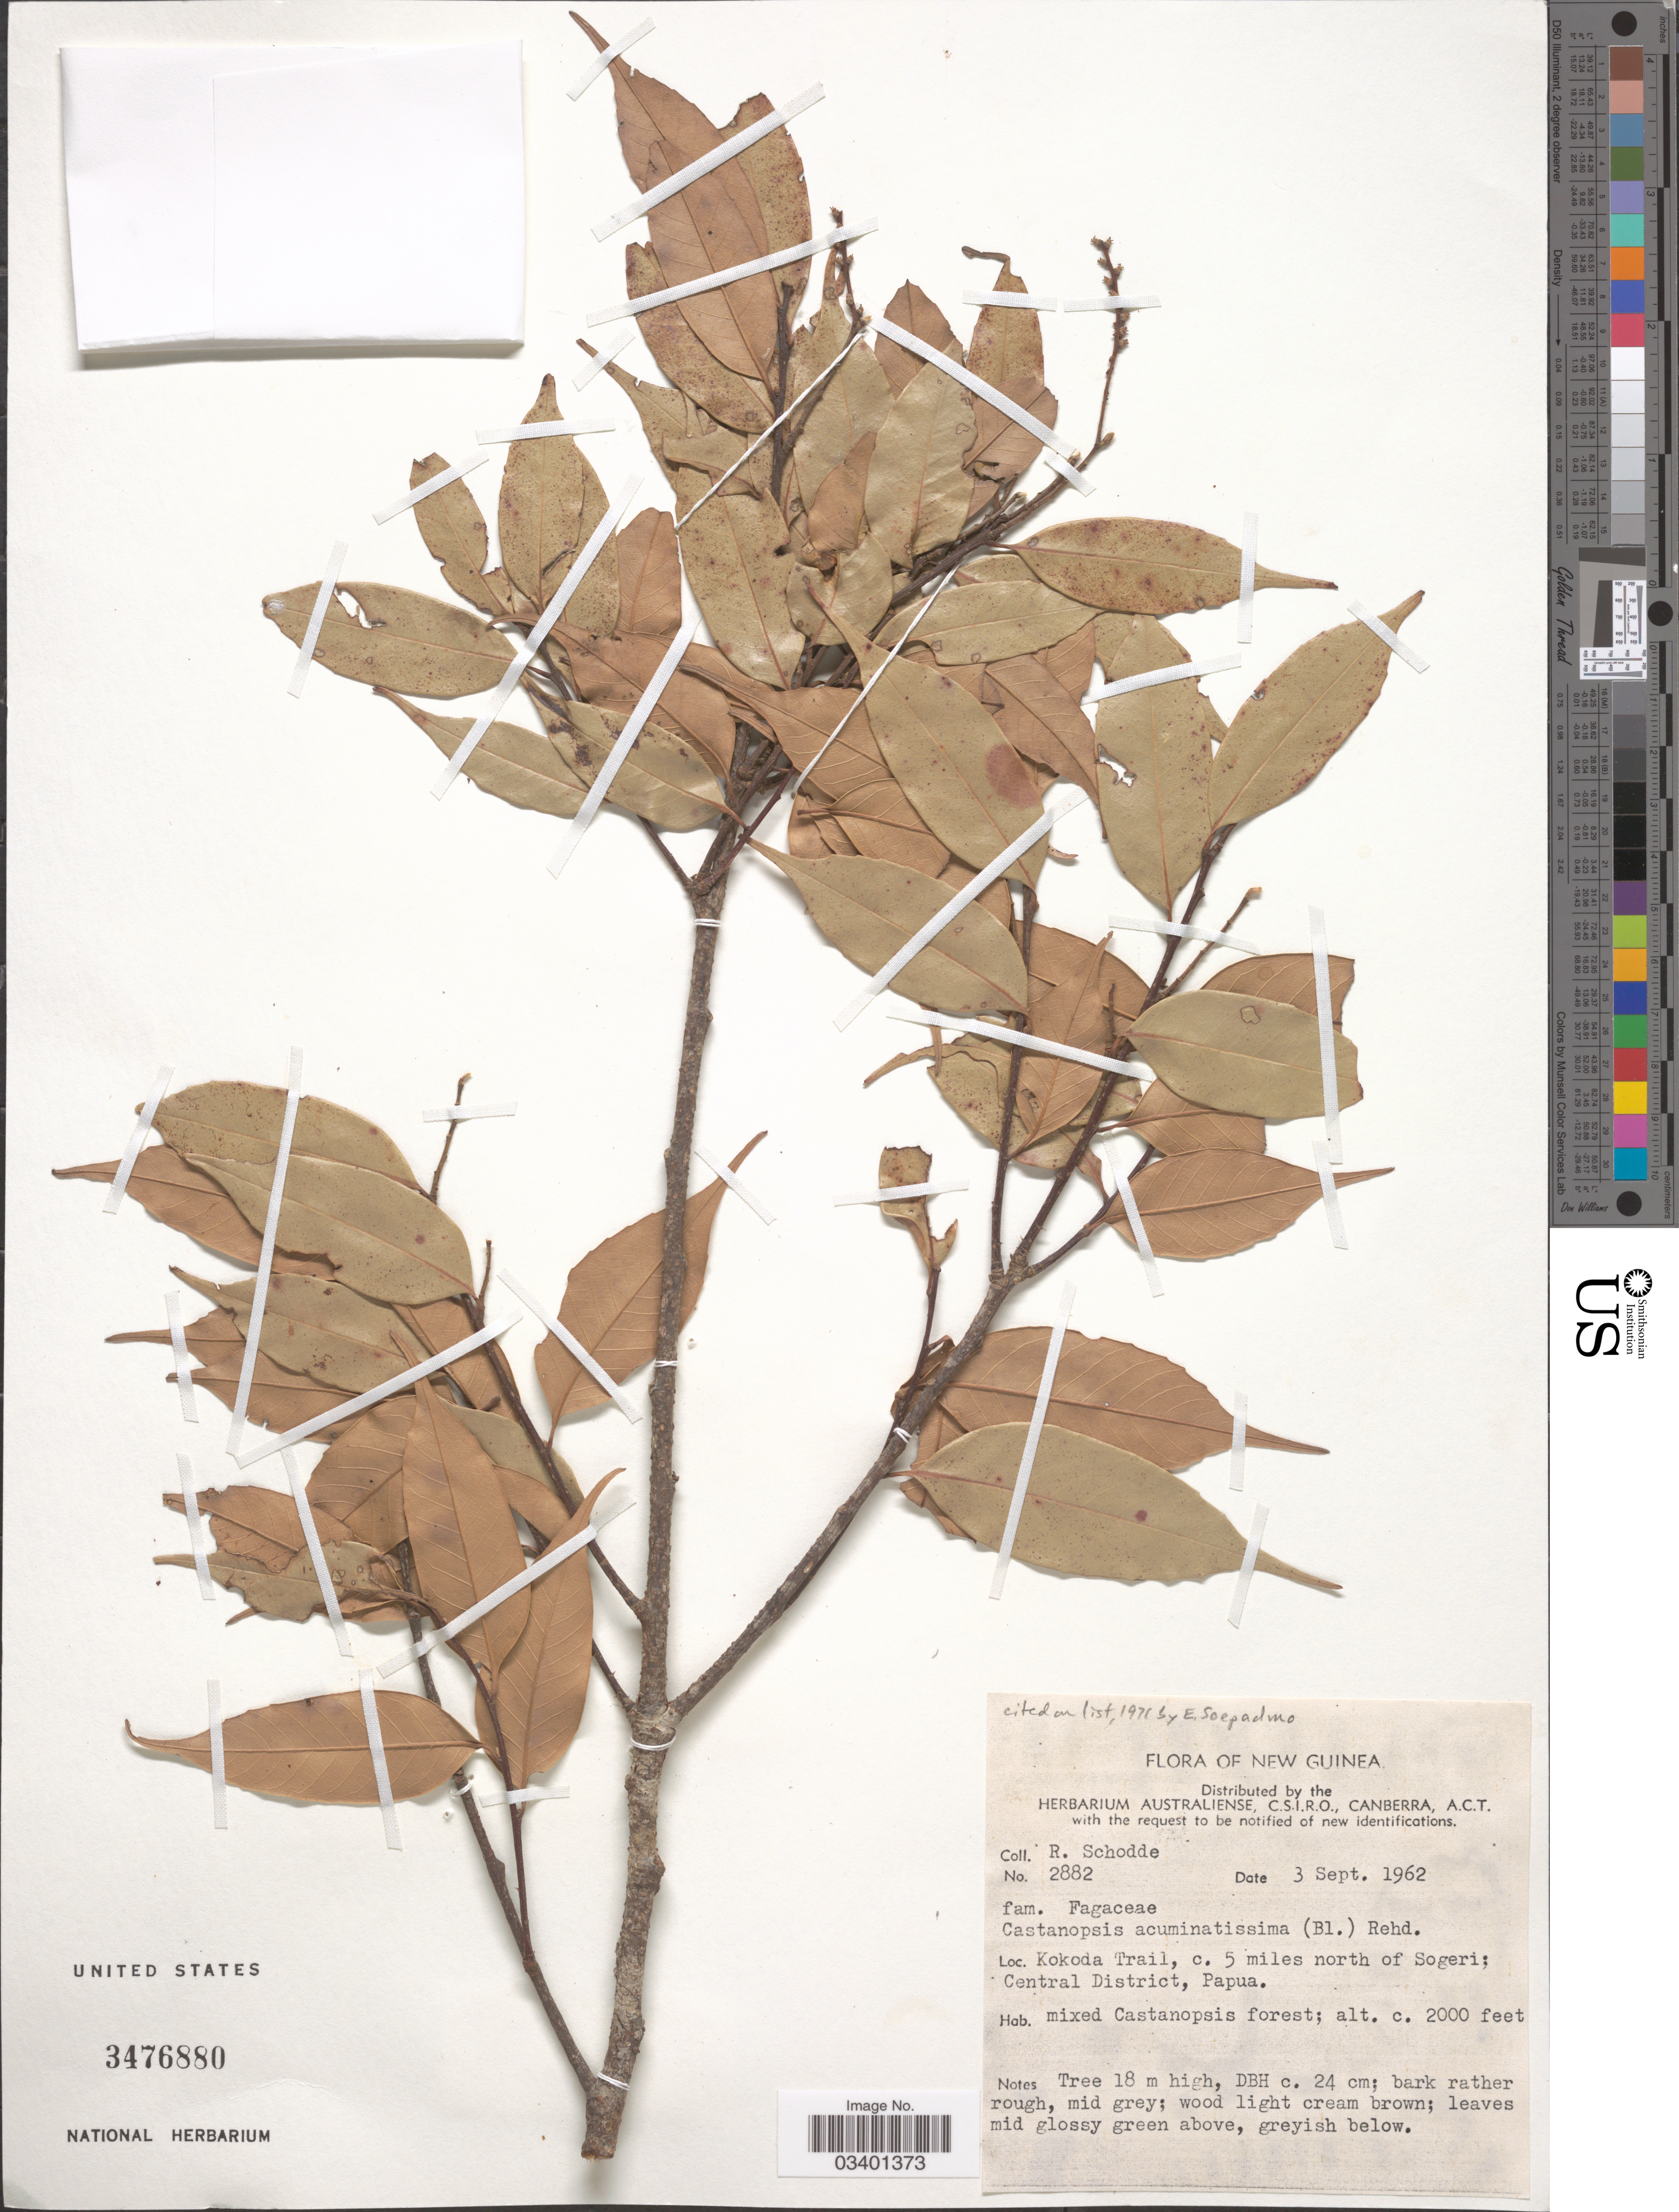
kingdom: Plantae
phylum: Tracheophyta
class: Magnoliopsida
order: Fagales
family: Fagaceae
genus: Castanopsis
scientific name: Castanopsis acuminatissima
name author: (Blume) A. DC.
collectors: R. Schodde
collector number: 2882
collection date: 1962-09-03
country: Papua New Guinea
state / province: Central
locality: New Guinea. Kokoda Trail, c. 5 miles north of Sogeri, Central District, Papua.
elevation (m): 610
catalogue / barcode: US 3476880